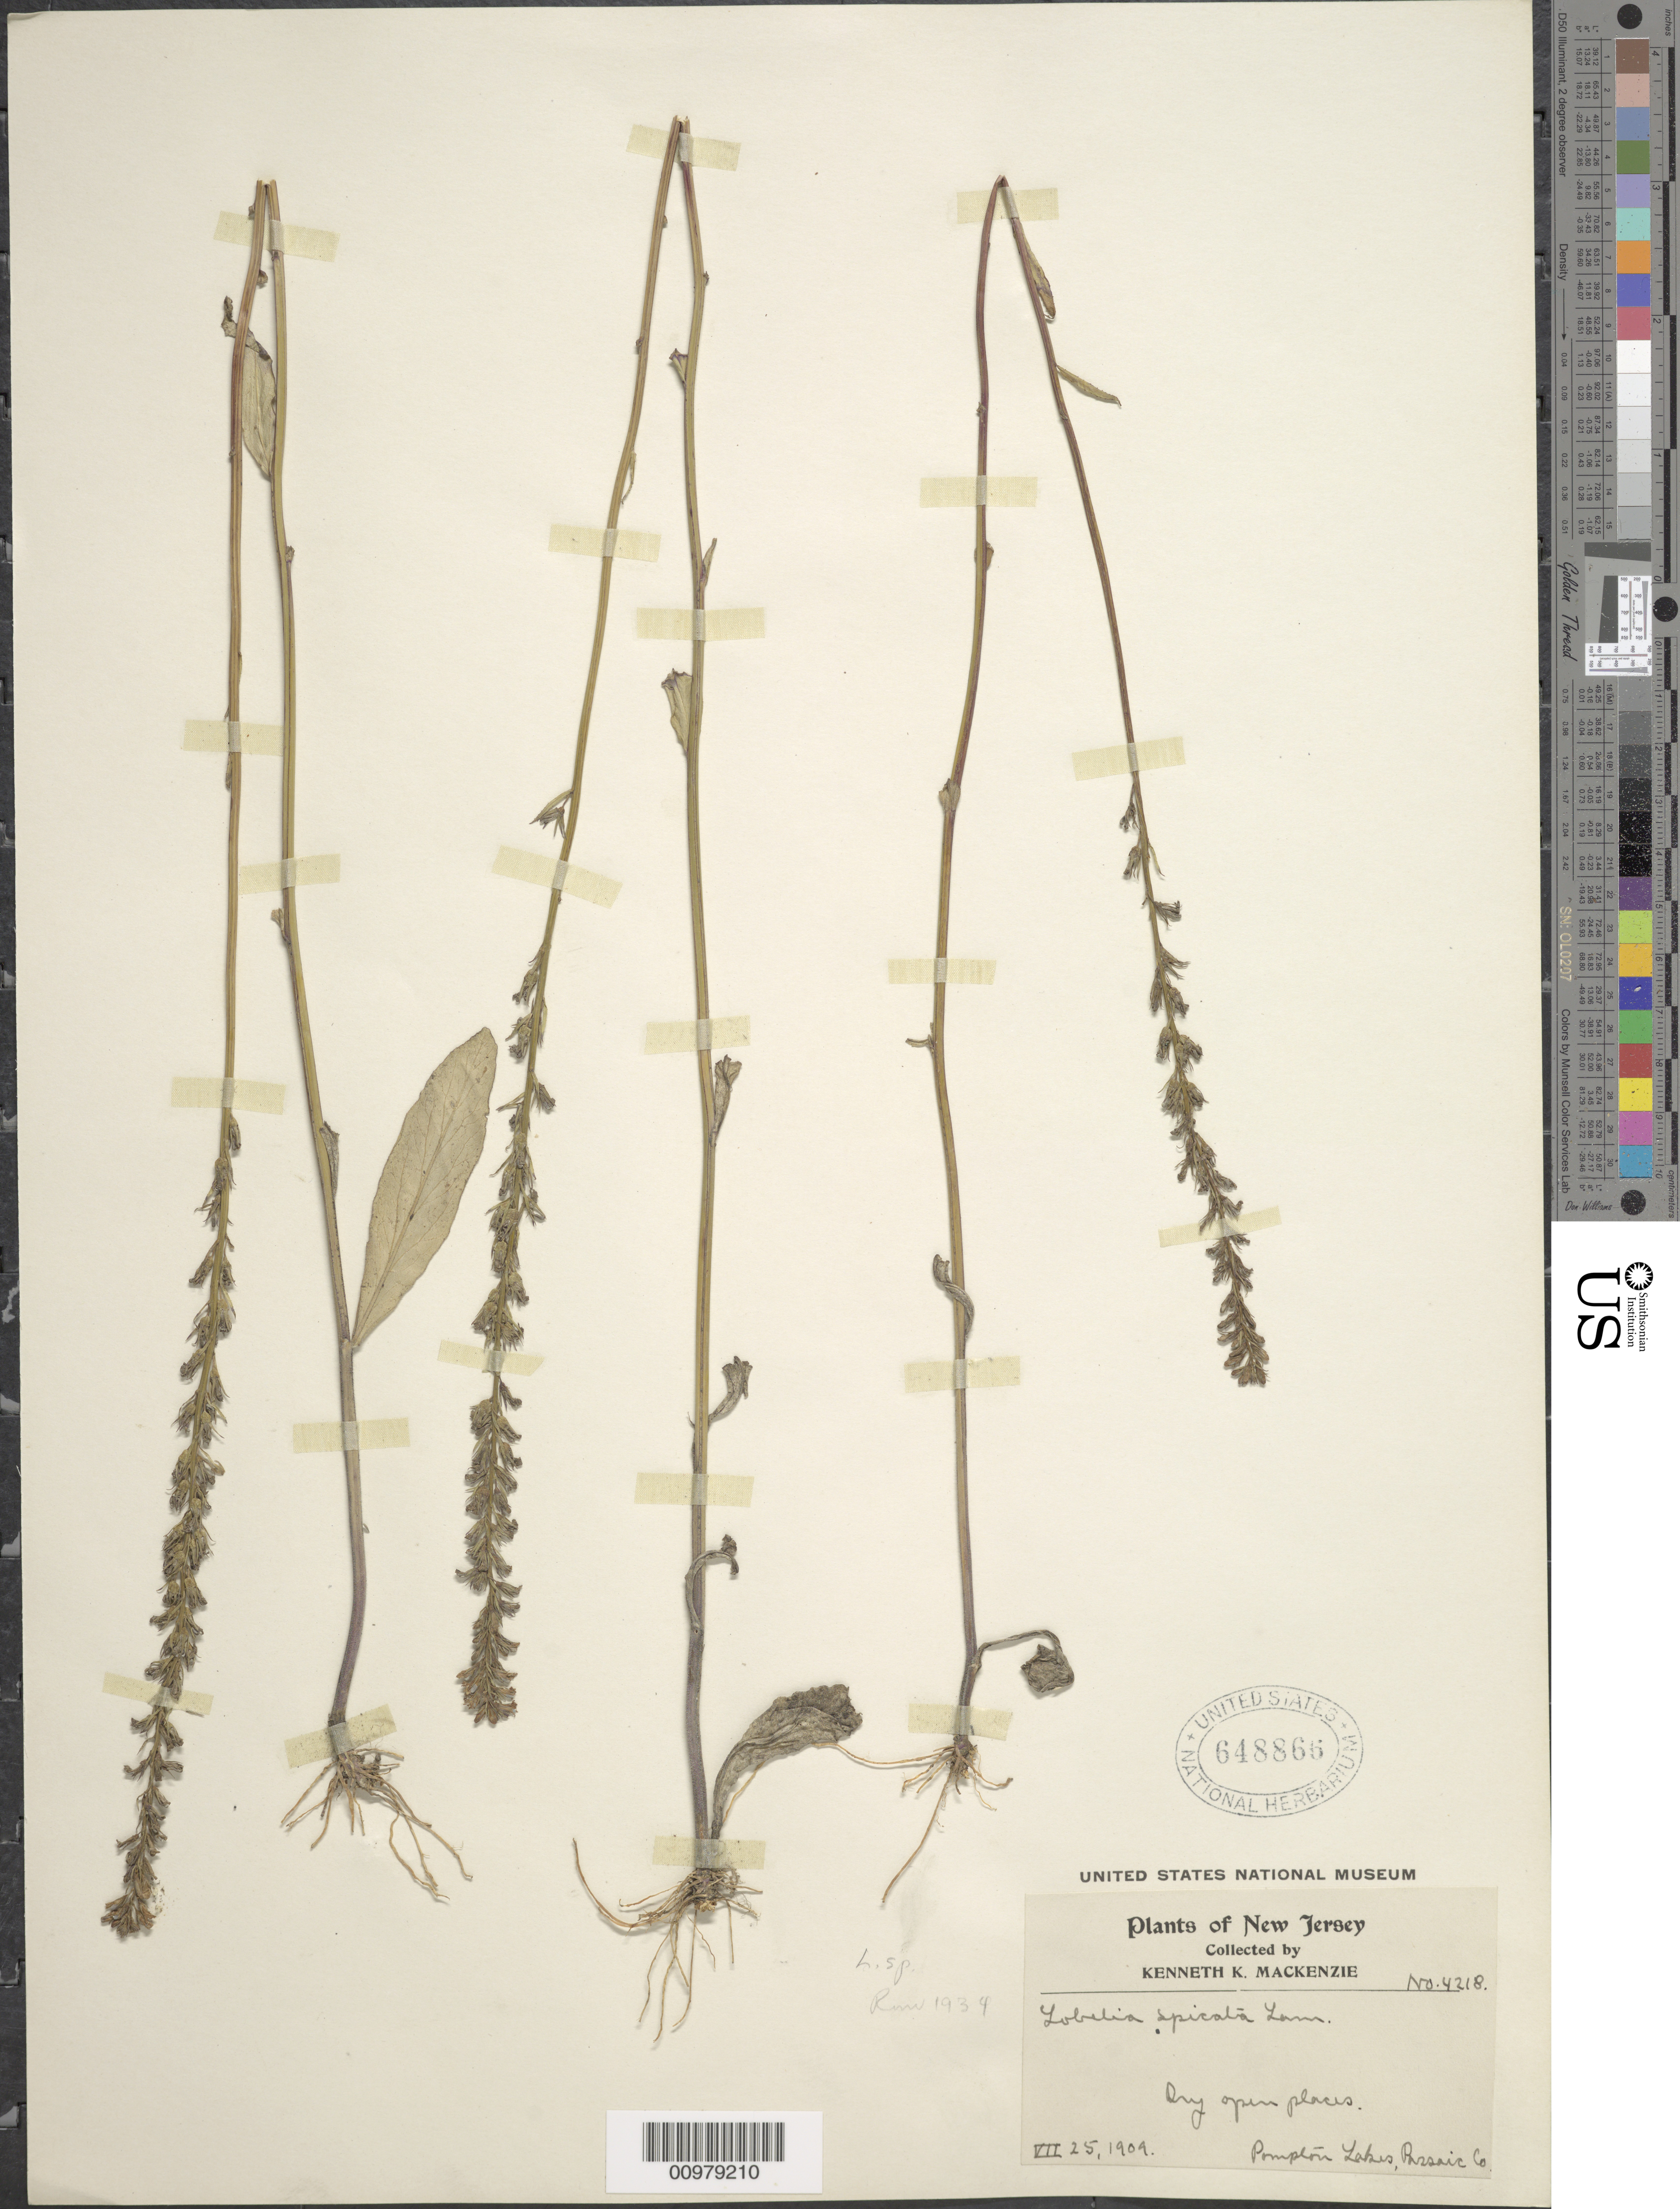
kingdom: Plantae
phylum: Tracheophyta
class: Magnoliopsida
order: Asterales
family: Campanulaceae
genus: Lobelia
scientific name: Lobelia spicata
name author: Lam.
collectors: K. K. Mackenzie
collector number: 4218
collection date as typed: VII 25, 1909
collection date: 1909-07-25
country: United States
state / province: New Jersey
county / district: Passaic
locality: Pompton Lakes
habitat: dry open places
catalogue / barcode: US 648866